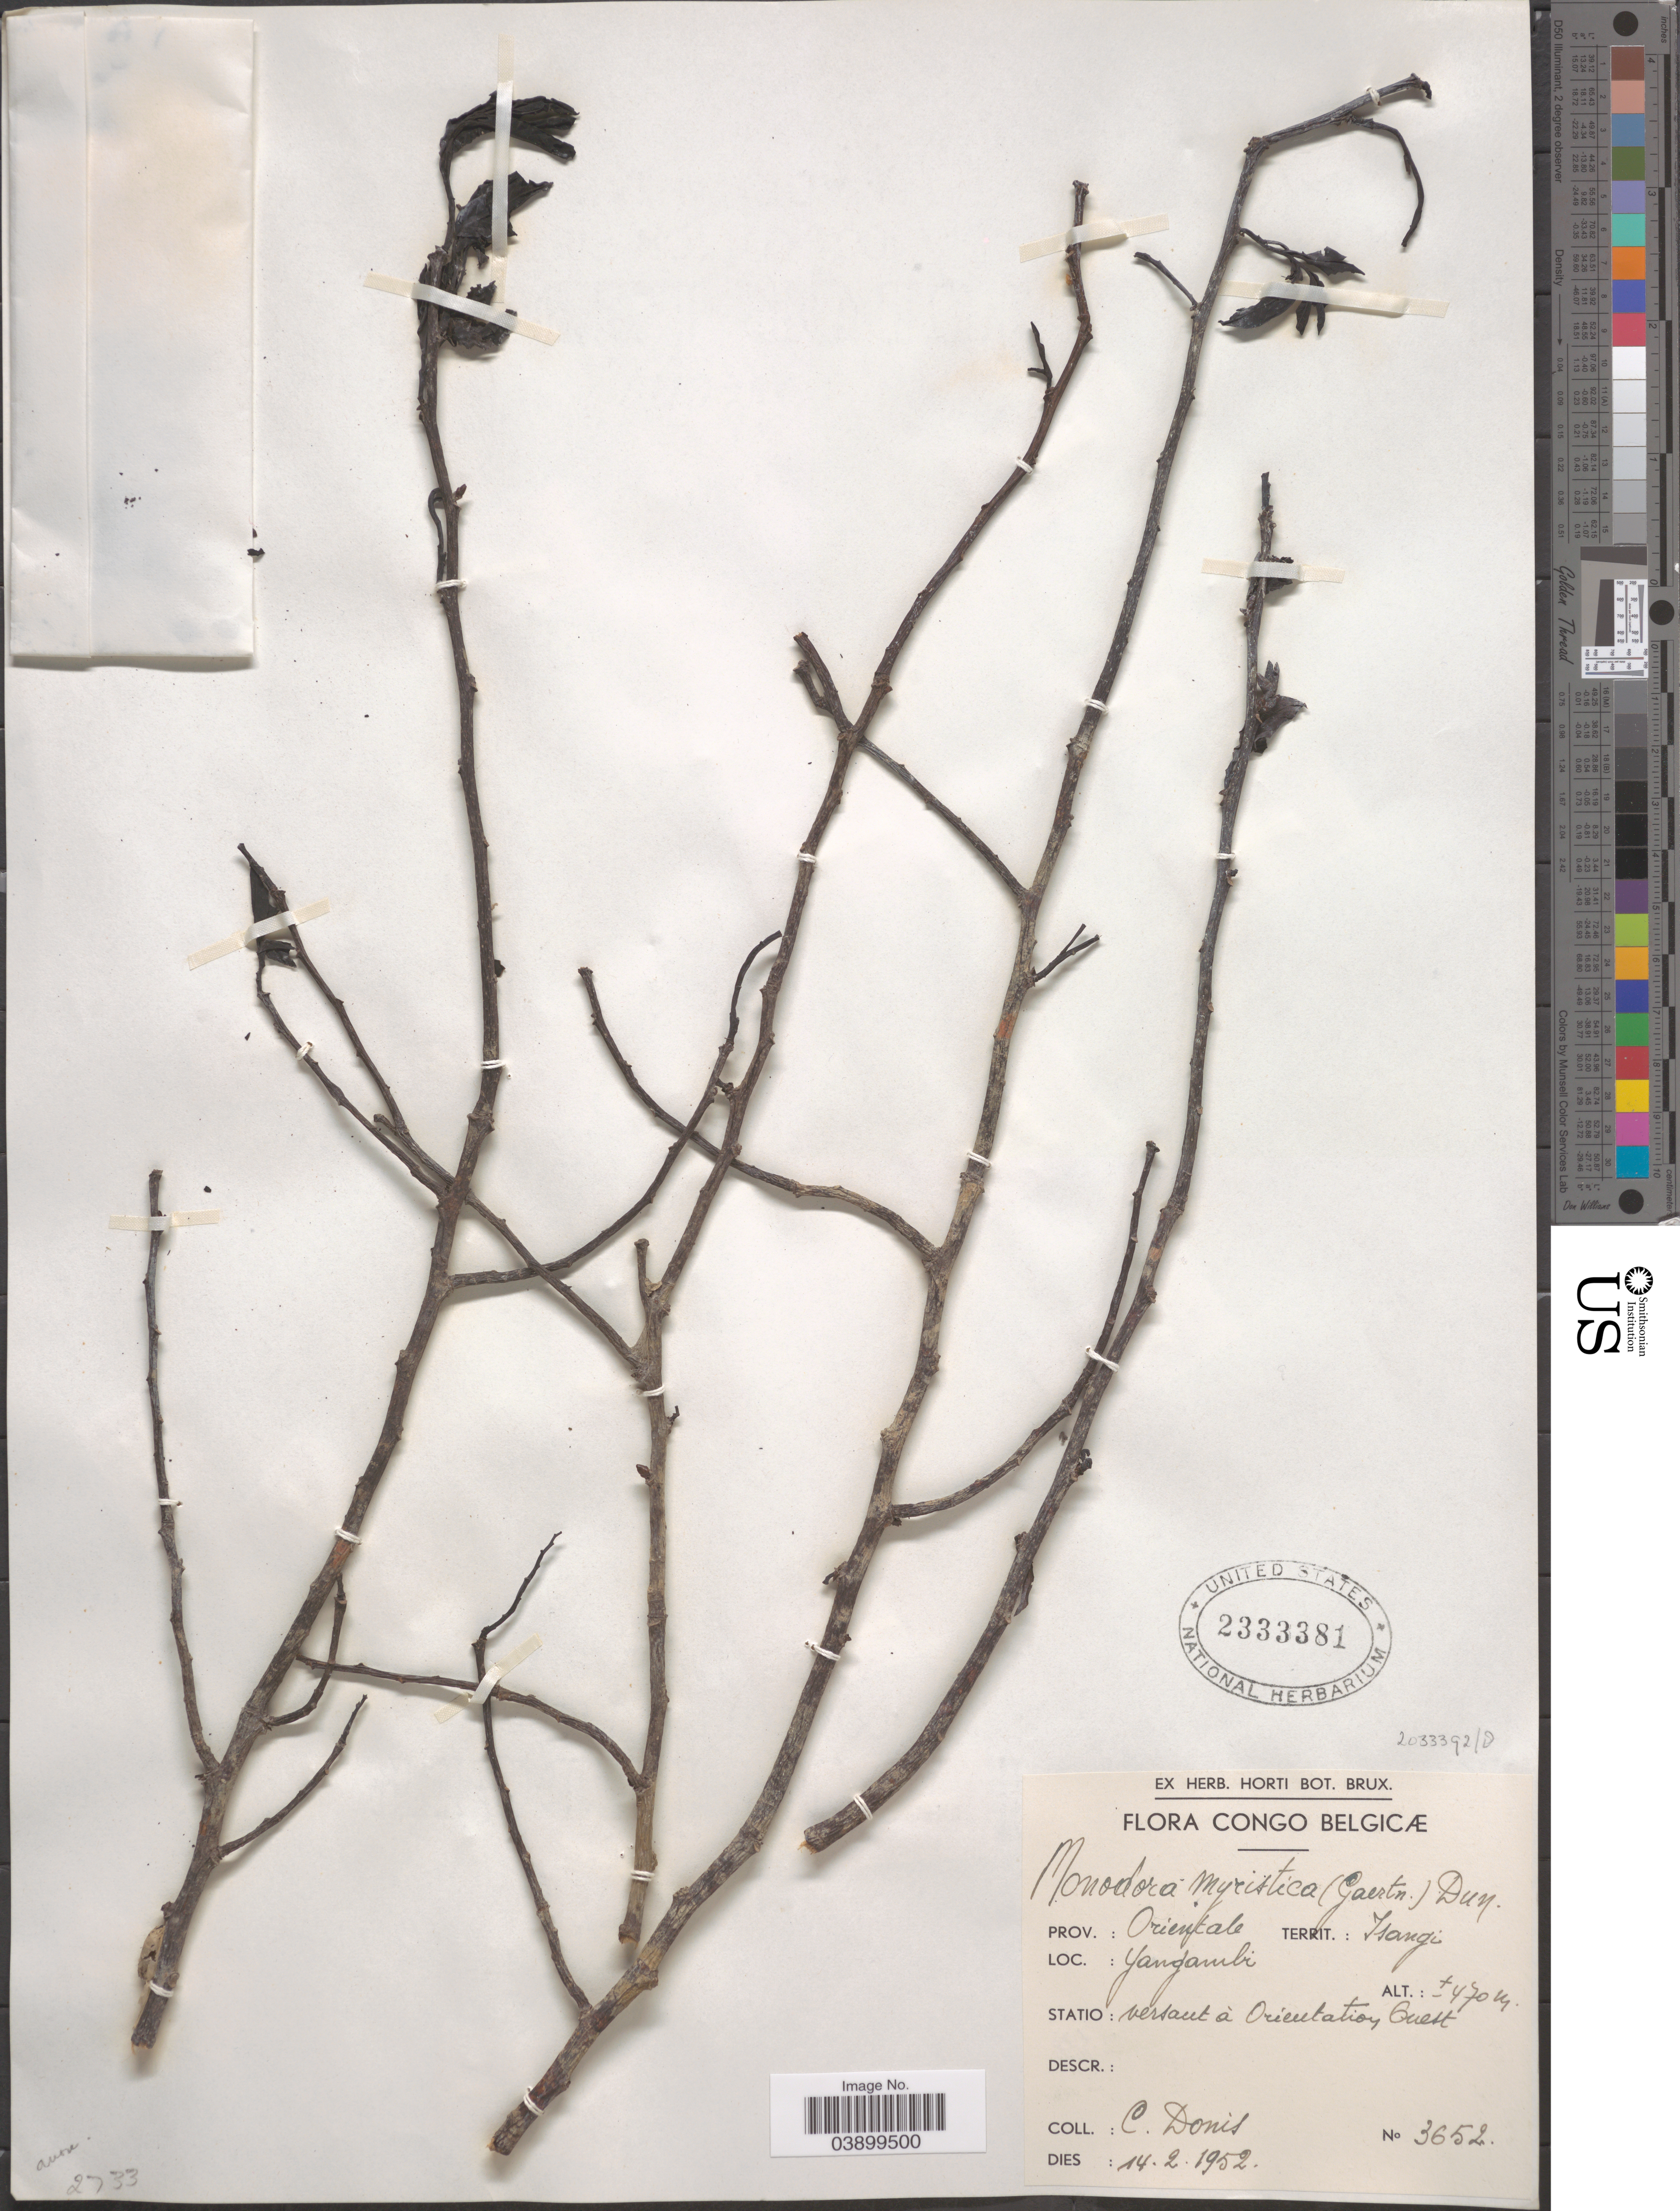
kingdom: Plantae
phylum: Tracheophyta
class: Magnoliopsida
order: Magnoliales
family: Annonaceae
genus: Monodora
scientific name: Monodora myristica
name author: (Gaertn.) Dunal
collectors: C. Donis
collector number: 3652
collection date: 1952-02-14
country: Congo, Democratic Republic of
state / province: Tshopo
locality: Congo Belgicæ. Territ.: Isangi. Yangambi. Statio: versant à Orientation Ouest.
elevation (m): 470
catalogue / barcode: US 2333381